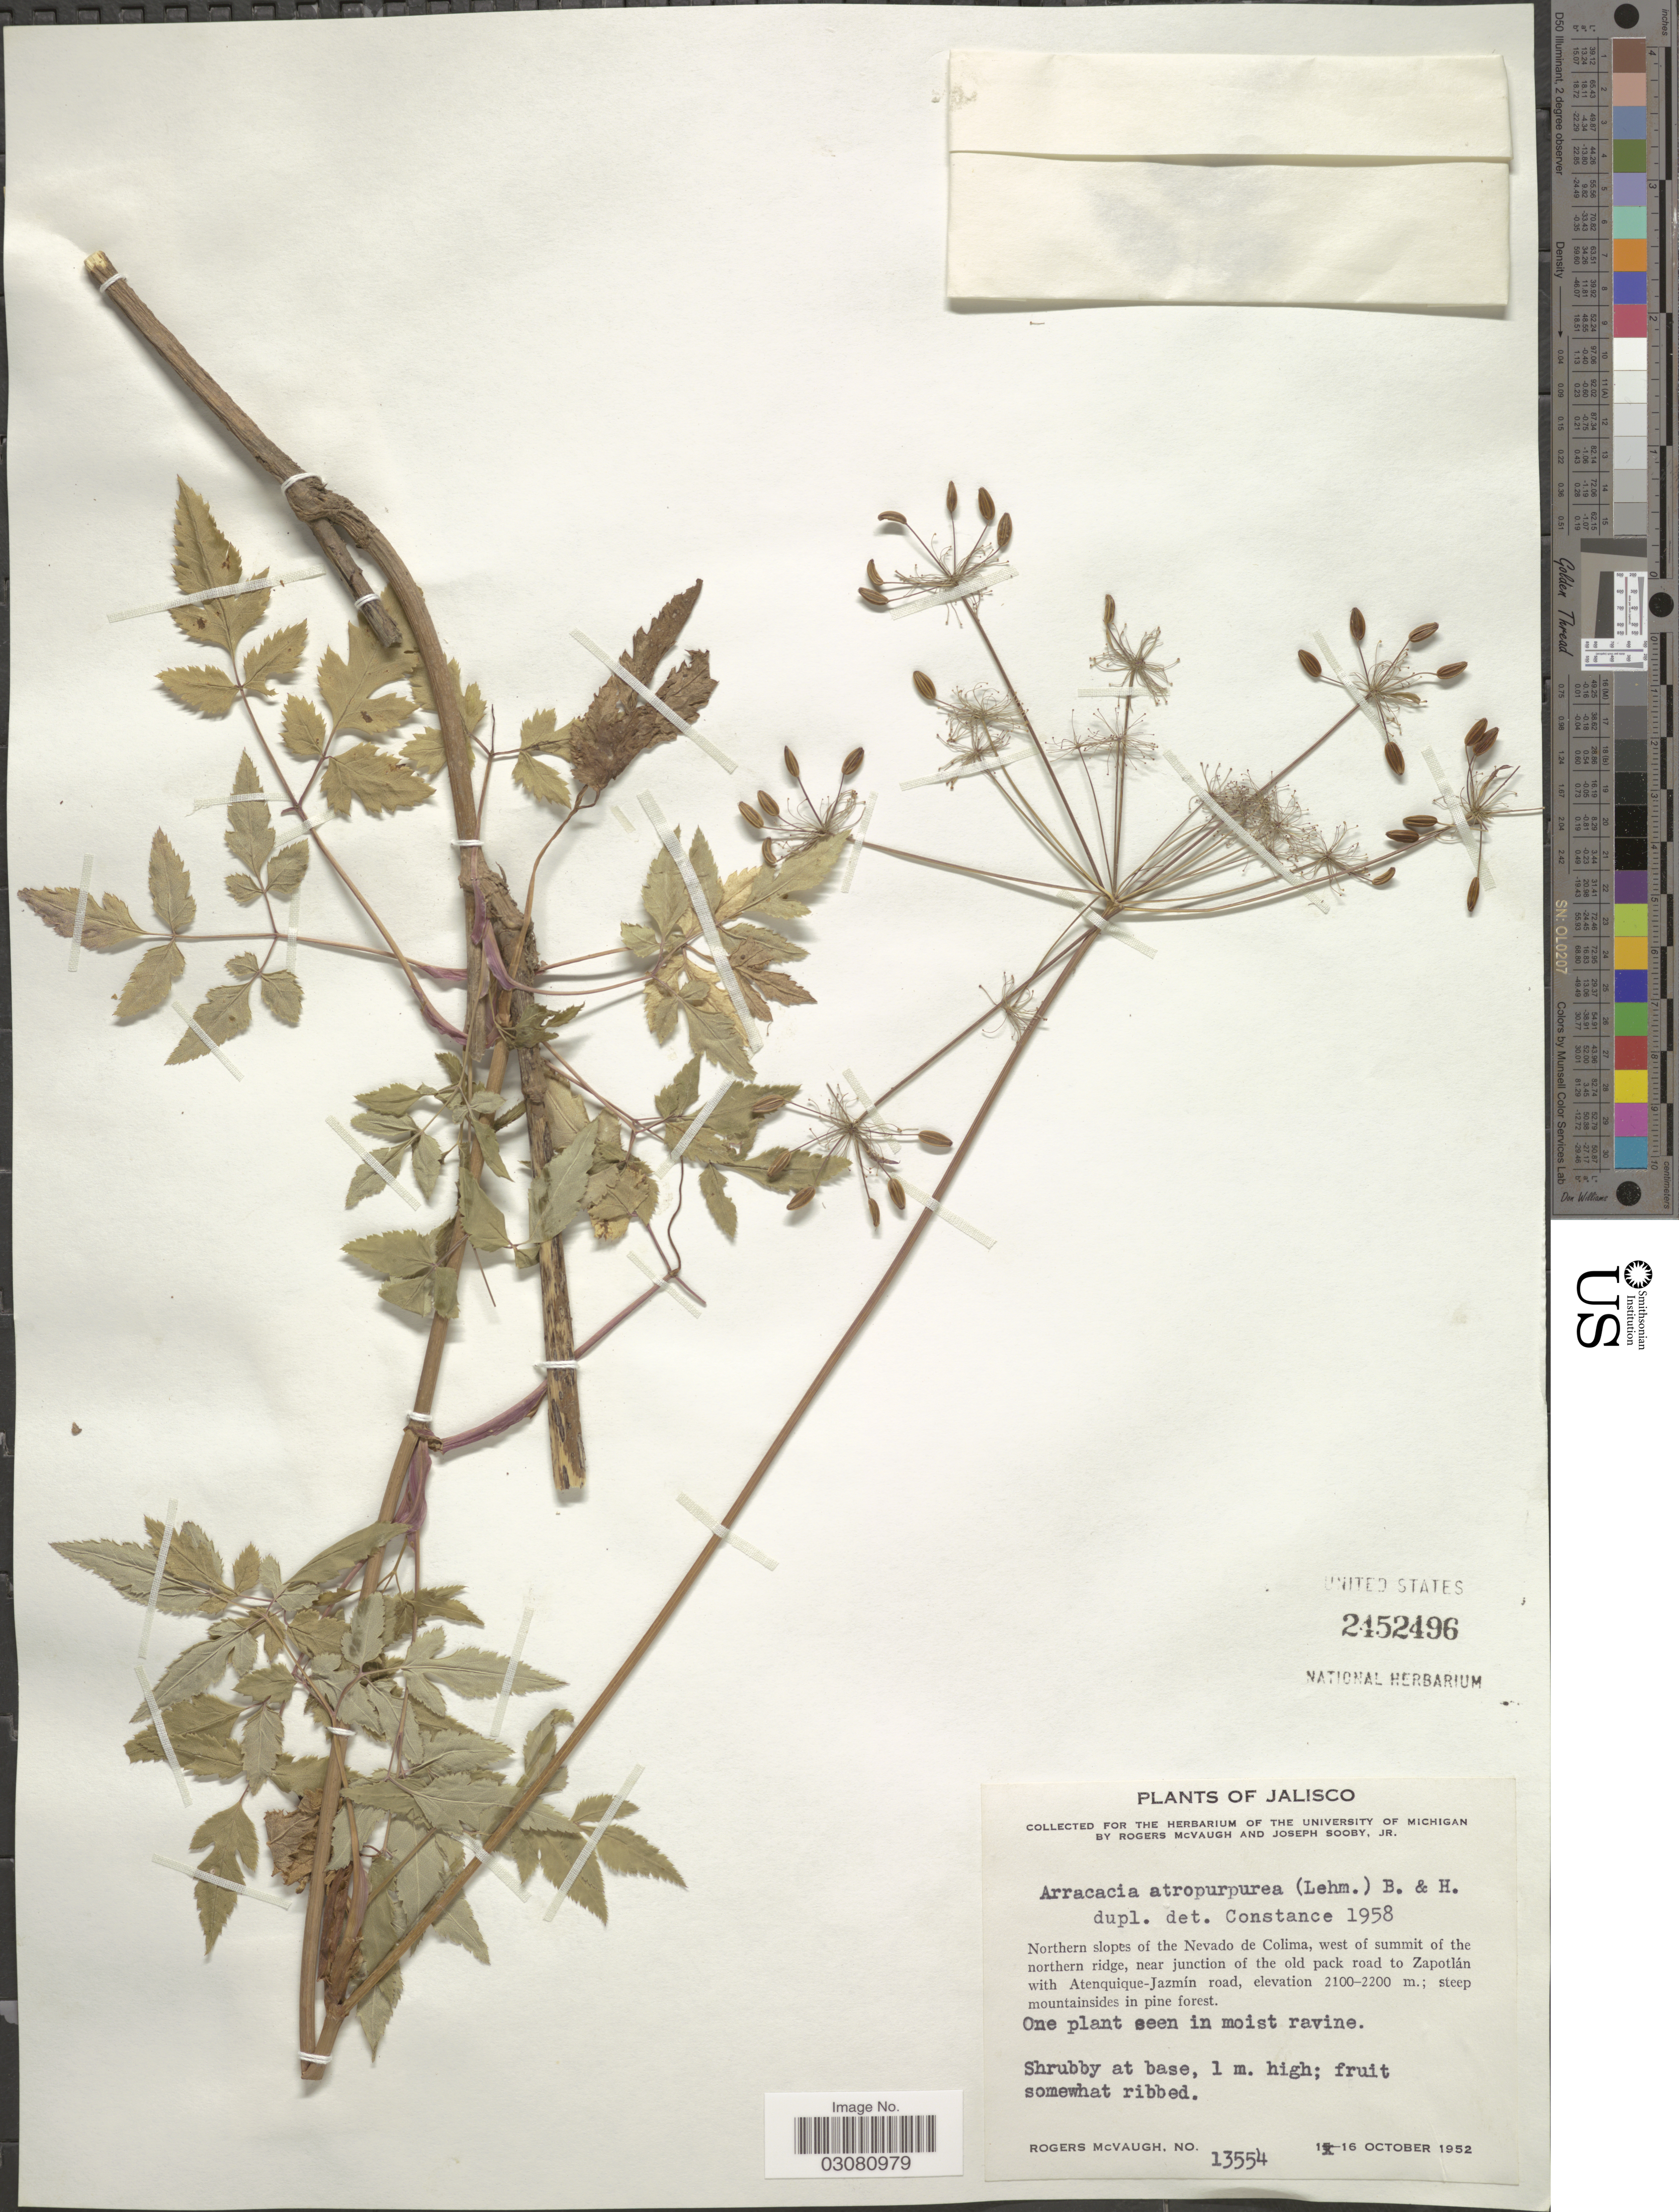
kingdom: Plantae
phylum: Tracheophyta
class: Magnoliopsida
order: Apiales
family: Apiaceae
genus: Arracacia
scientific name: Arracacia atropurpurea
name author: (Lehm.) Benth. & Hook. f. ex Hemsl.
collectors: R. McVaugh & J. Sooby Jr.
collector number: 13554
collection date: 1952-10-16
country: Mexico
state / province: Jalisco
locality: Northern slopes of the Nevado de Colima, west of summit of the northern ridge, near junction of the old pack road to Zapotlán with Atenquique-Jazmín road.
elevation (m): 2100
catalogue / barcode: US 2452496